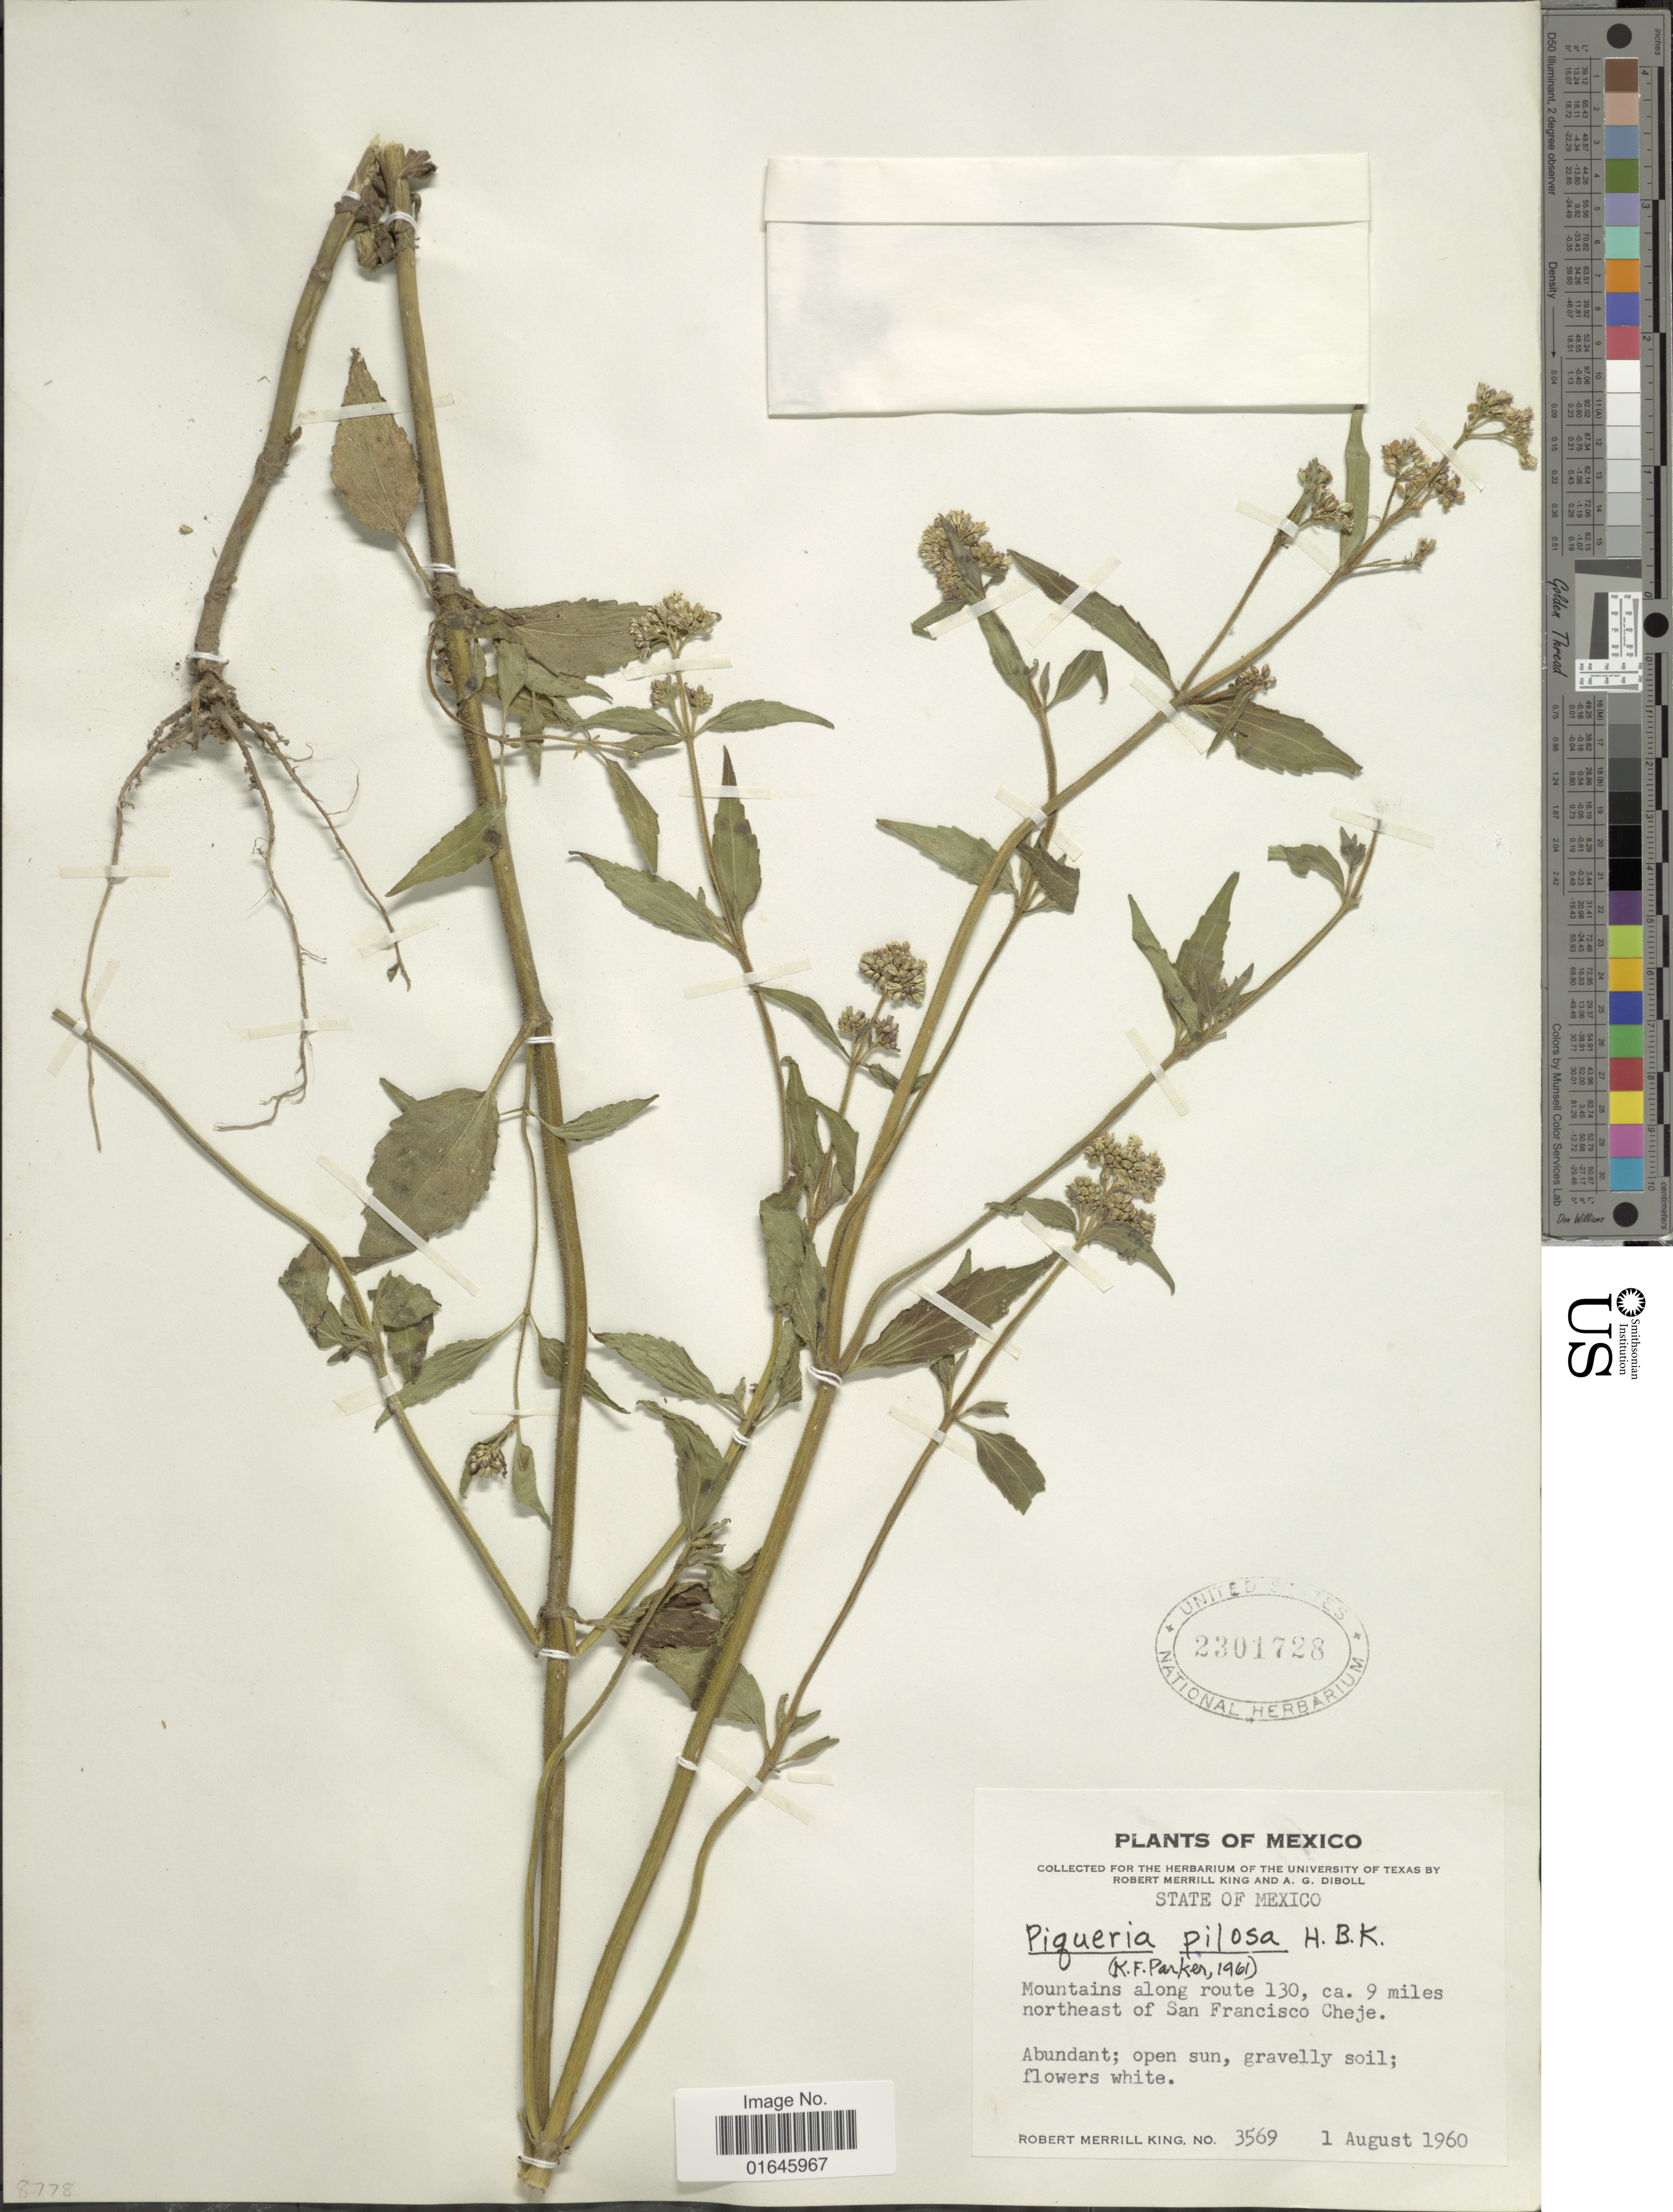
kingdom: Plantae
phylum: Tracheophyta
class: Magnoliopsida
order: Asterales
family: Asteraceae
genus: Piqueria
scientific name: Piqueria pilosa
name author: Kunth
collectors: R. M. King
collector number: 3569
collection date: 1960-08-01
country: Mexico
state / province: México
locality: Mountains along route 130, ca. 9 miles northeast of San Francisco Cheje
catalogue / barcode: US 231728